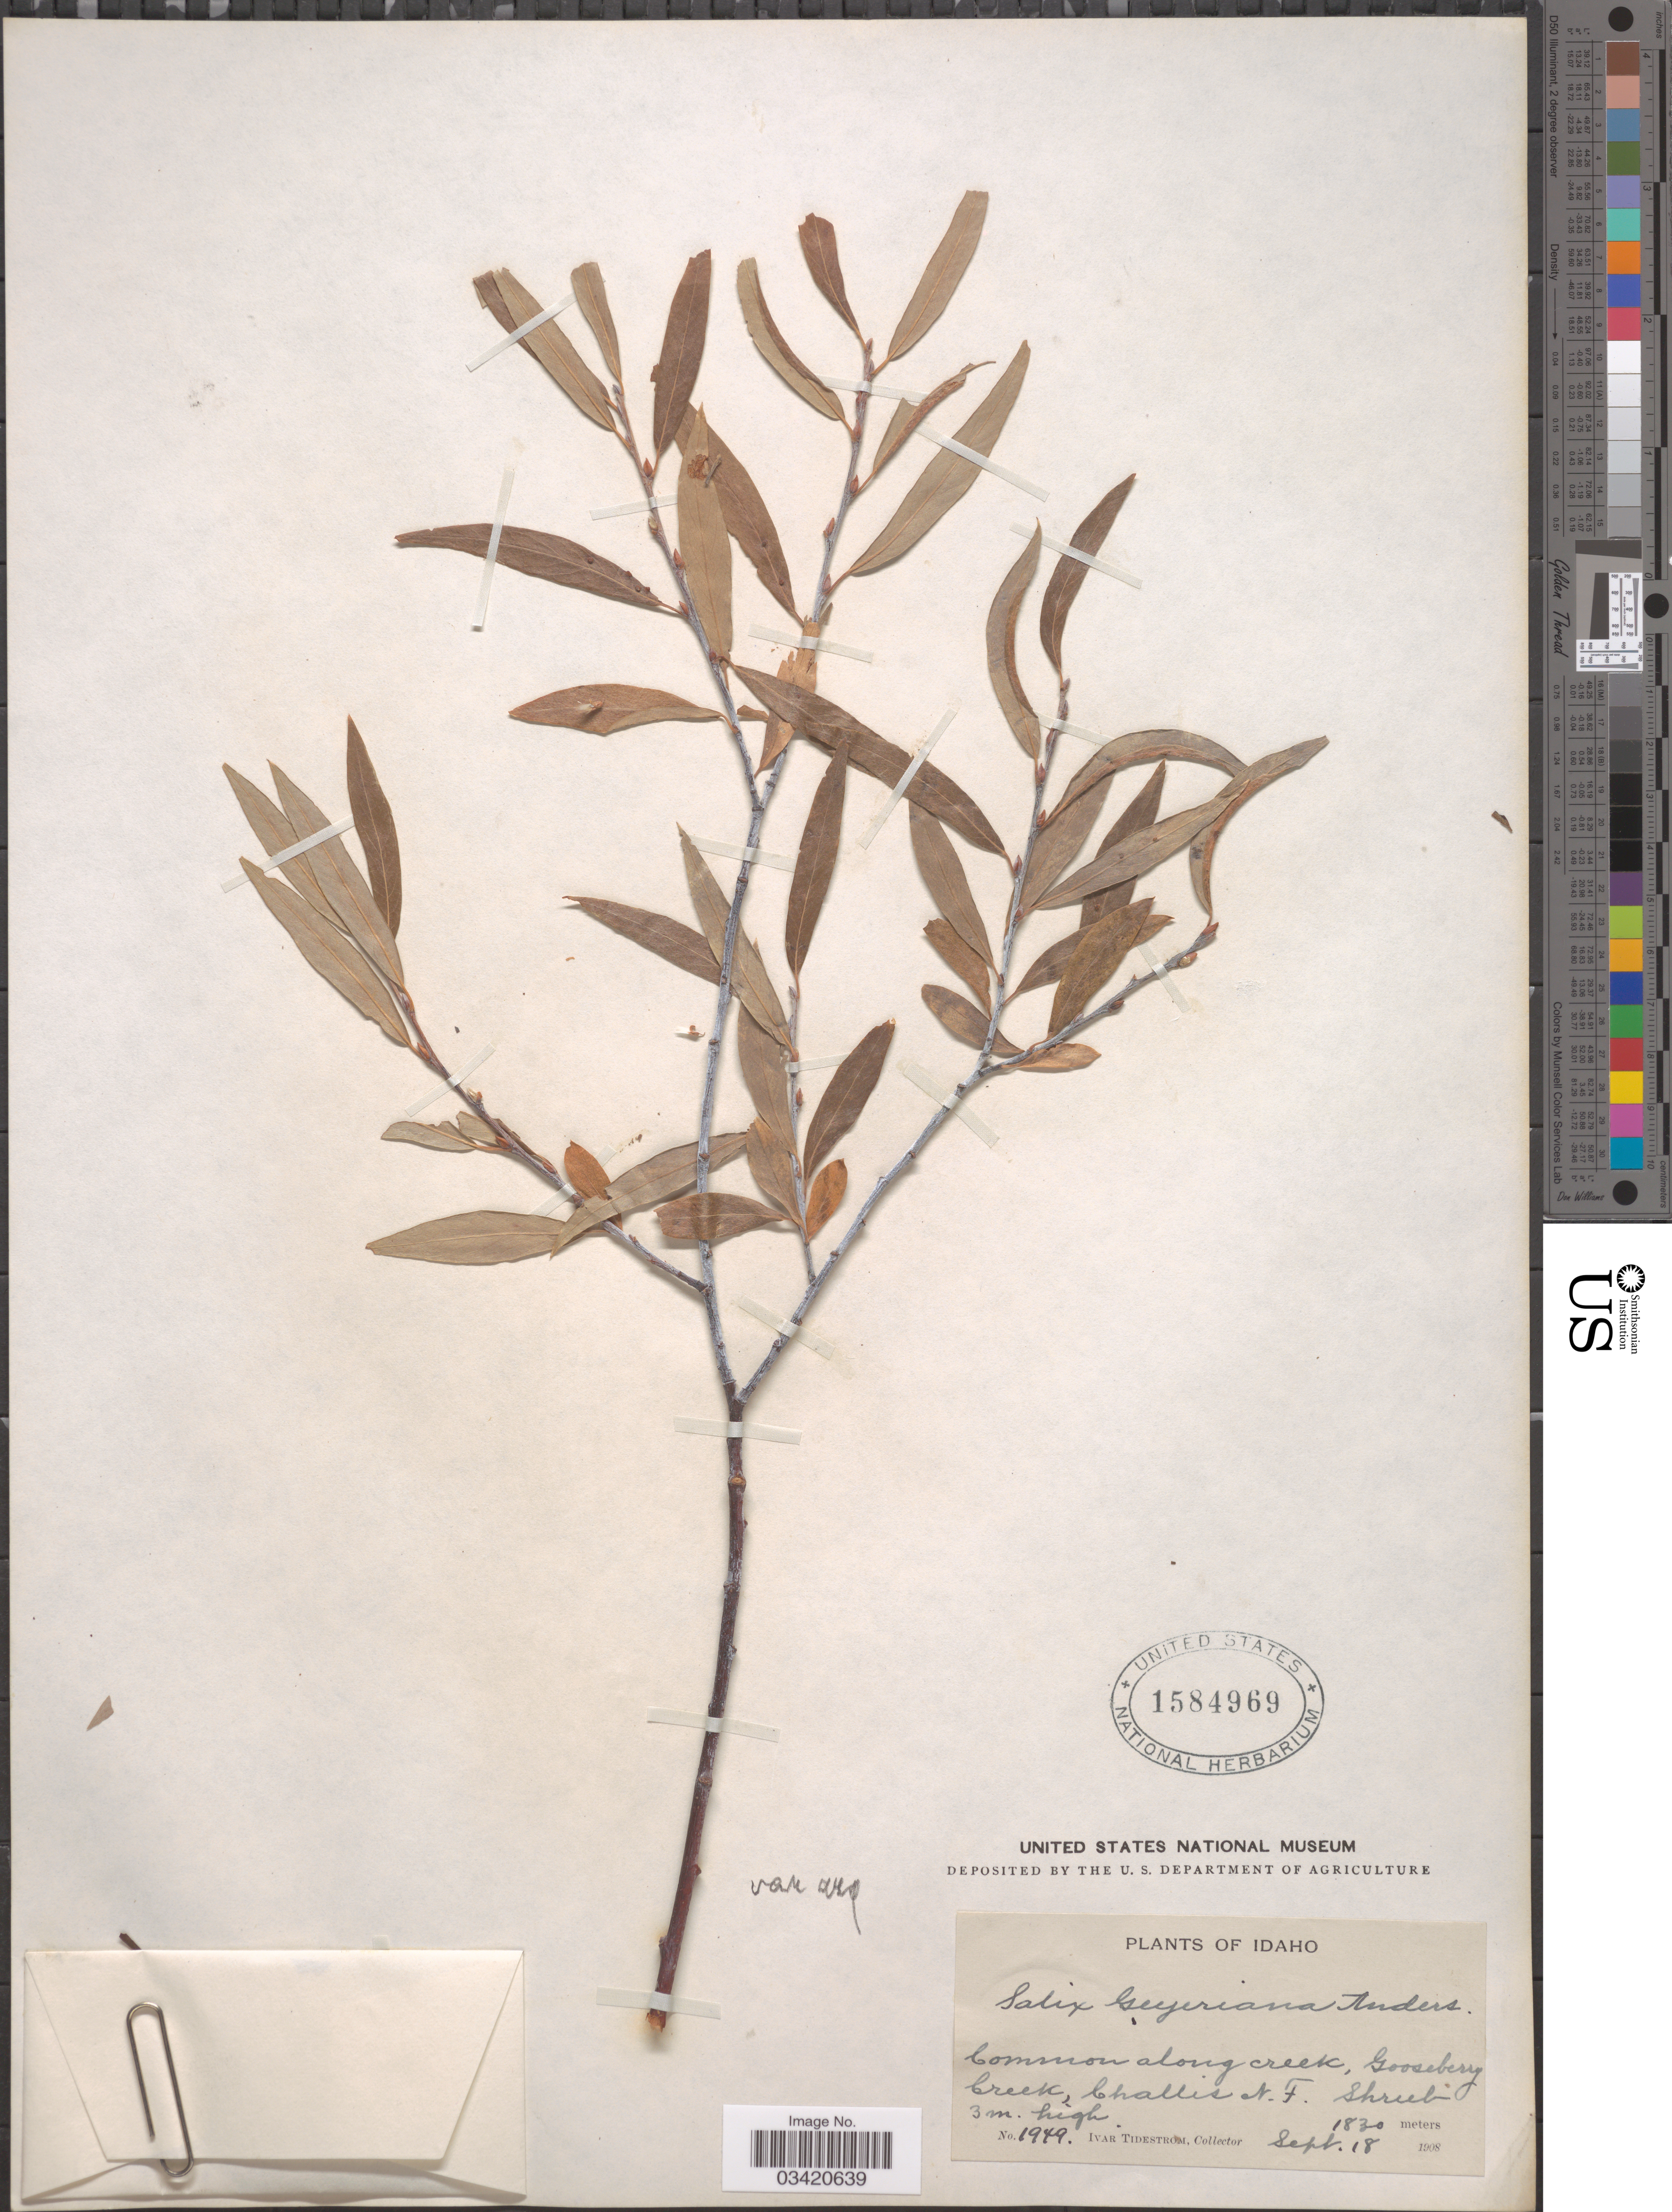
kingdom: Plantae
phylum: Tracheophyta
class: Magnoliopsida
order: Malpighiales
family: Salicaceae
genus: Salix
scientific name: Salix geyeriana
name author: Andersson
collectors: I. F. Tidestrom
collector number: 1949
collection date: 1908-09-18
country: United States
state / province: Idaho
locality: Common along creek, Gooseberry Creek, Challis N. F.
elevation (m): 1830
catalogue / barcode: US 1584969